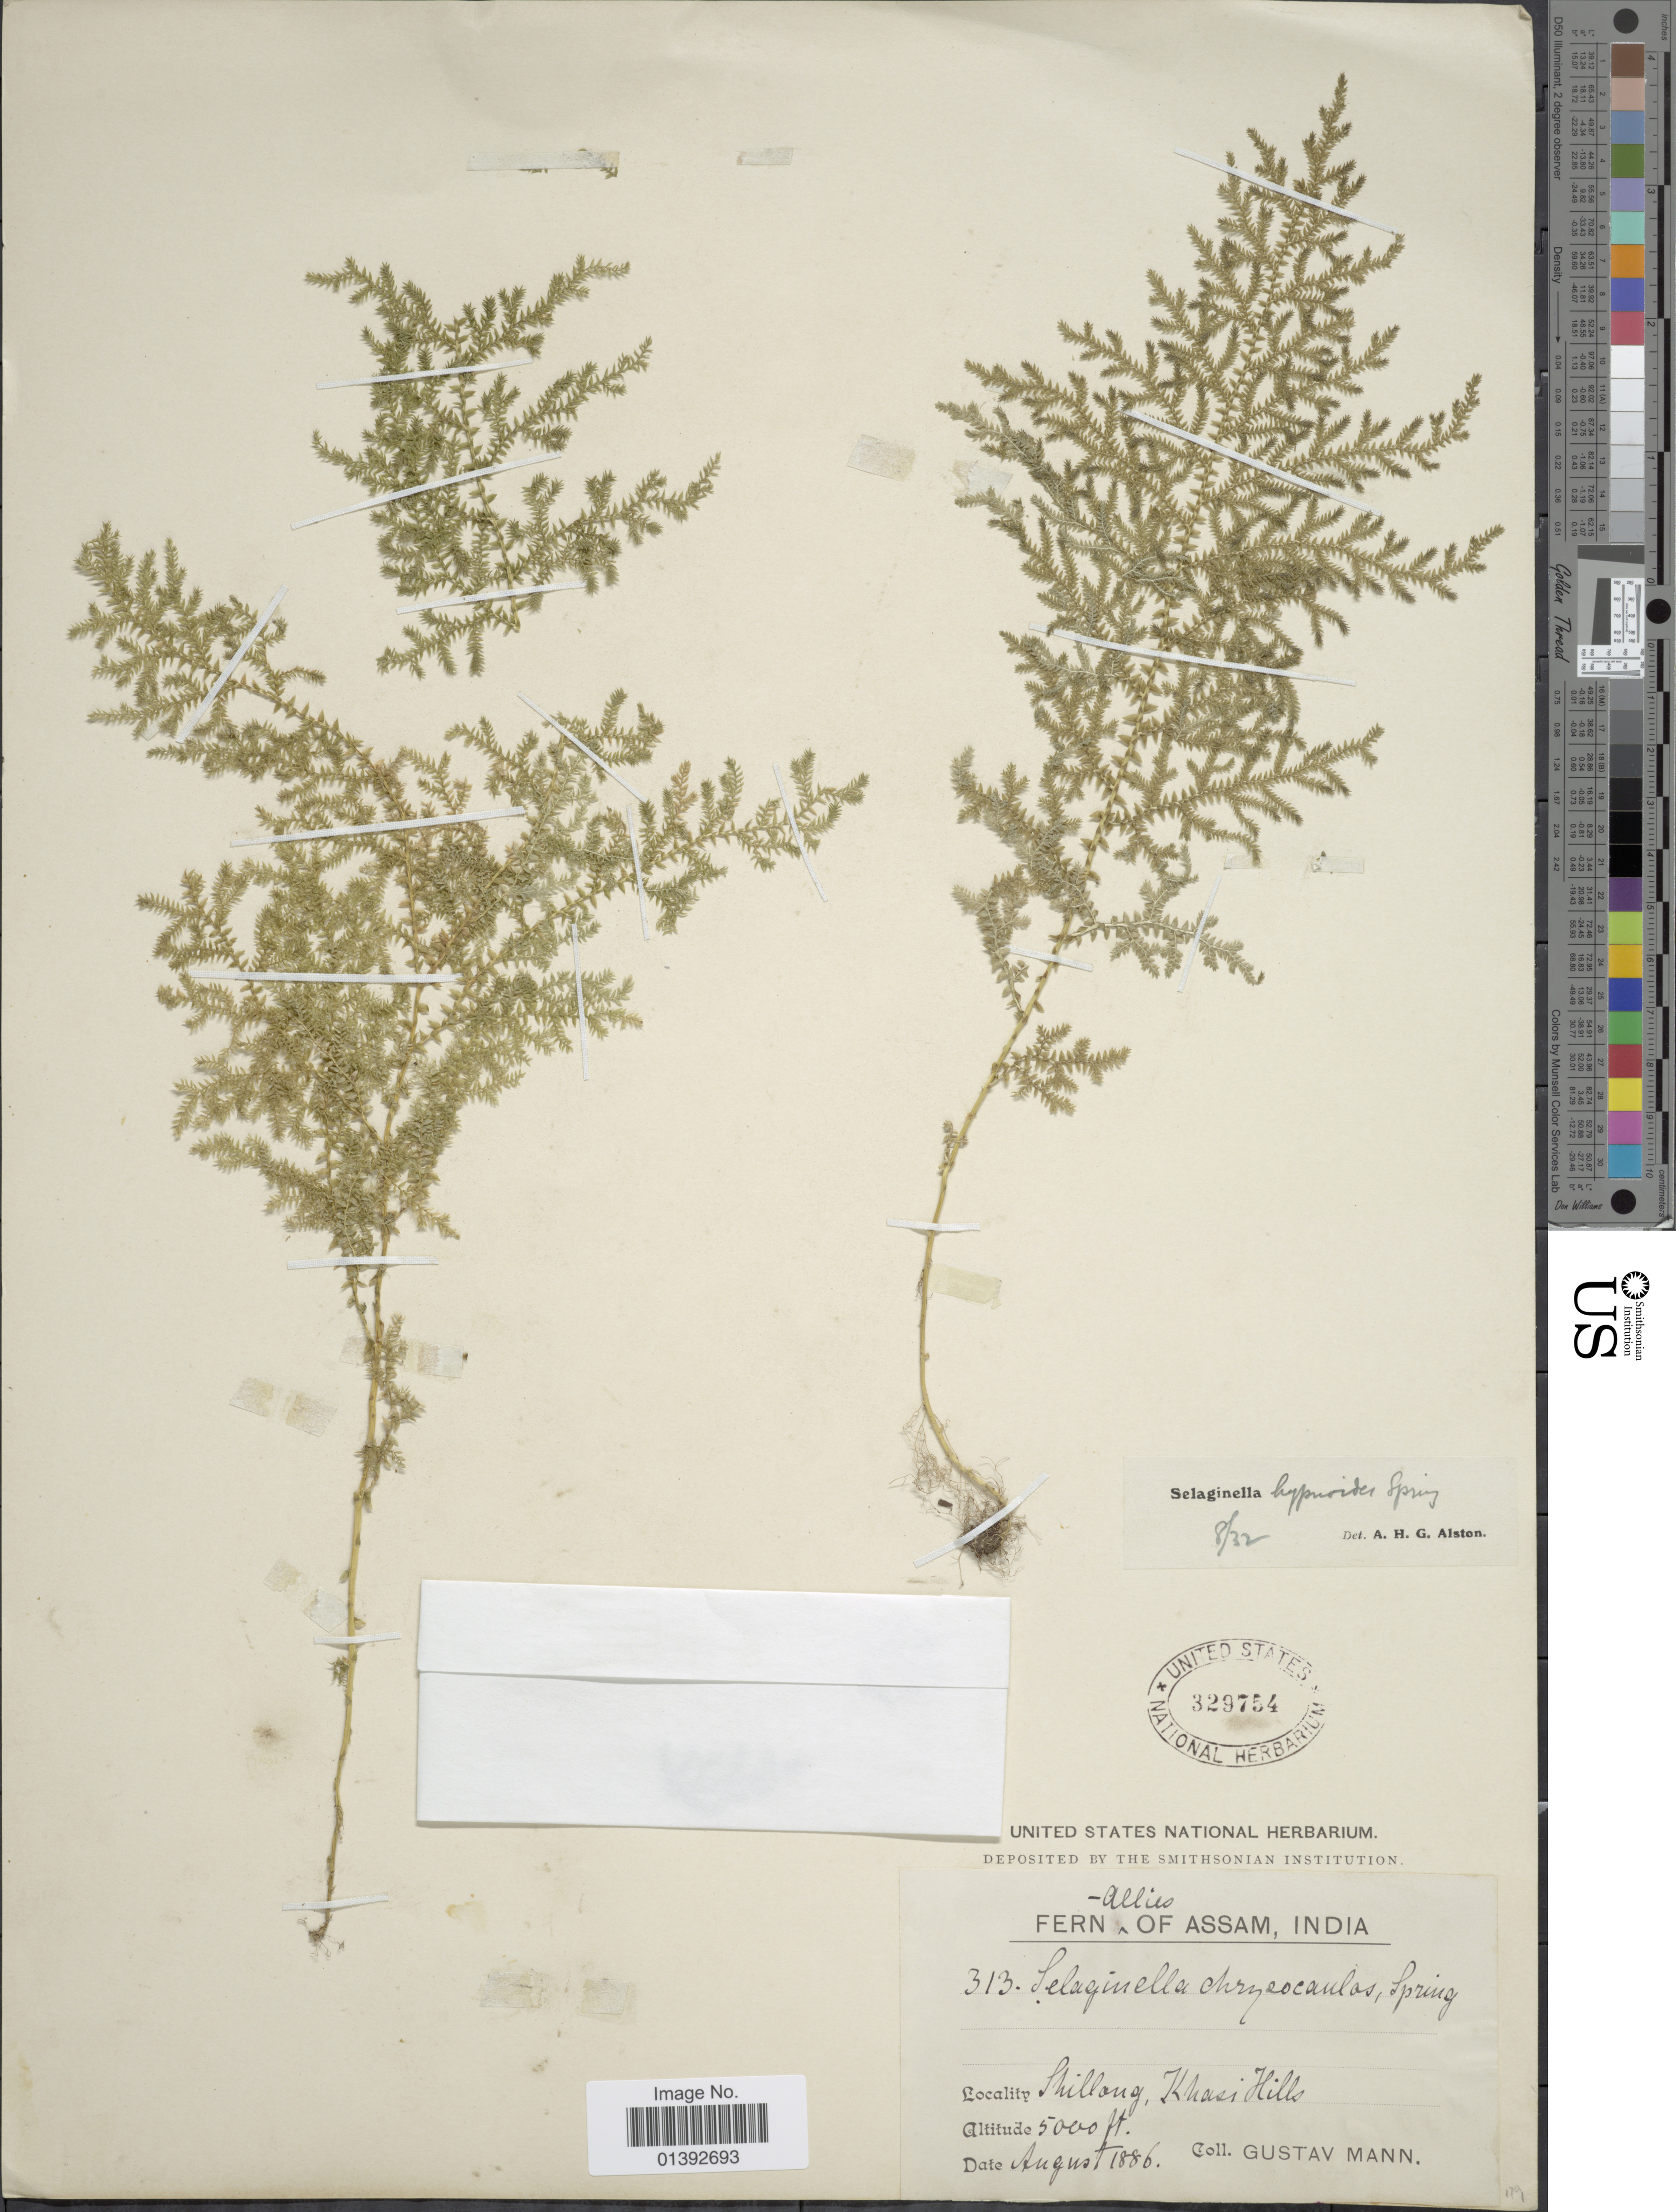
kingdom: Plantae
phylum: Tracheophyta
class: Lycopodiopsida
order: Selaginellales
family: Selaginellaceae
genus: Selaginella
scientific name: Selaginella chrysocaulos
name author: (Hook. & Grev.) Spring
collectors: G. Mann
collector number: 313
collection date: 1886-08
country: India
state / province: Meghalaya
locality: Shillong, Khasi Hills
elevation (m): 1524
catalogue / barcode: US 329754